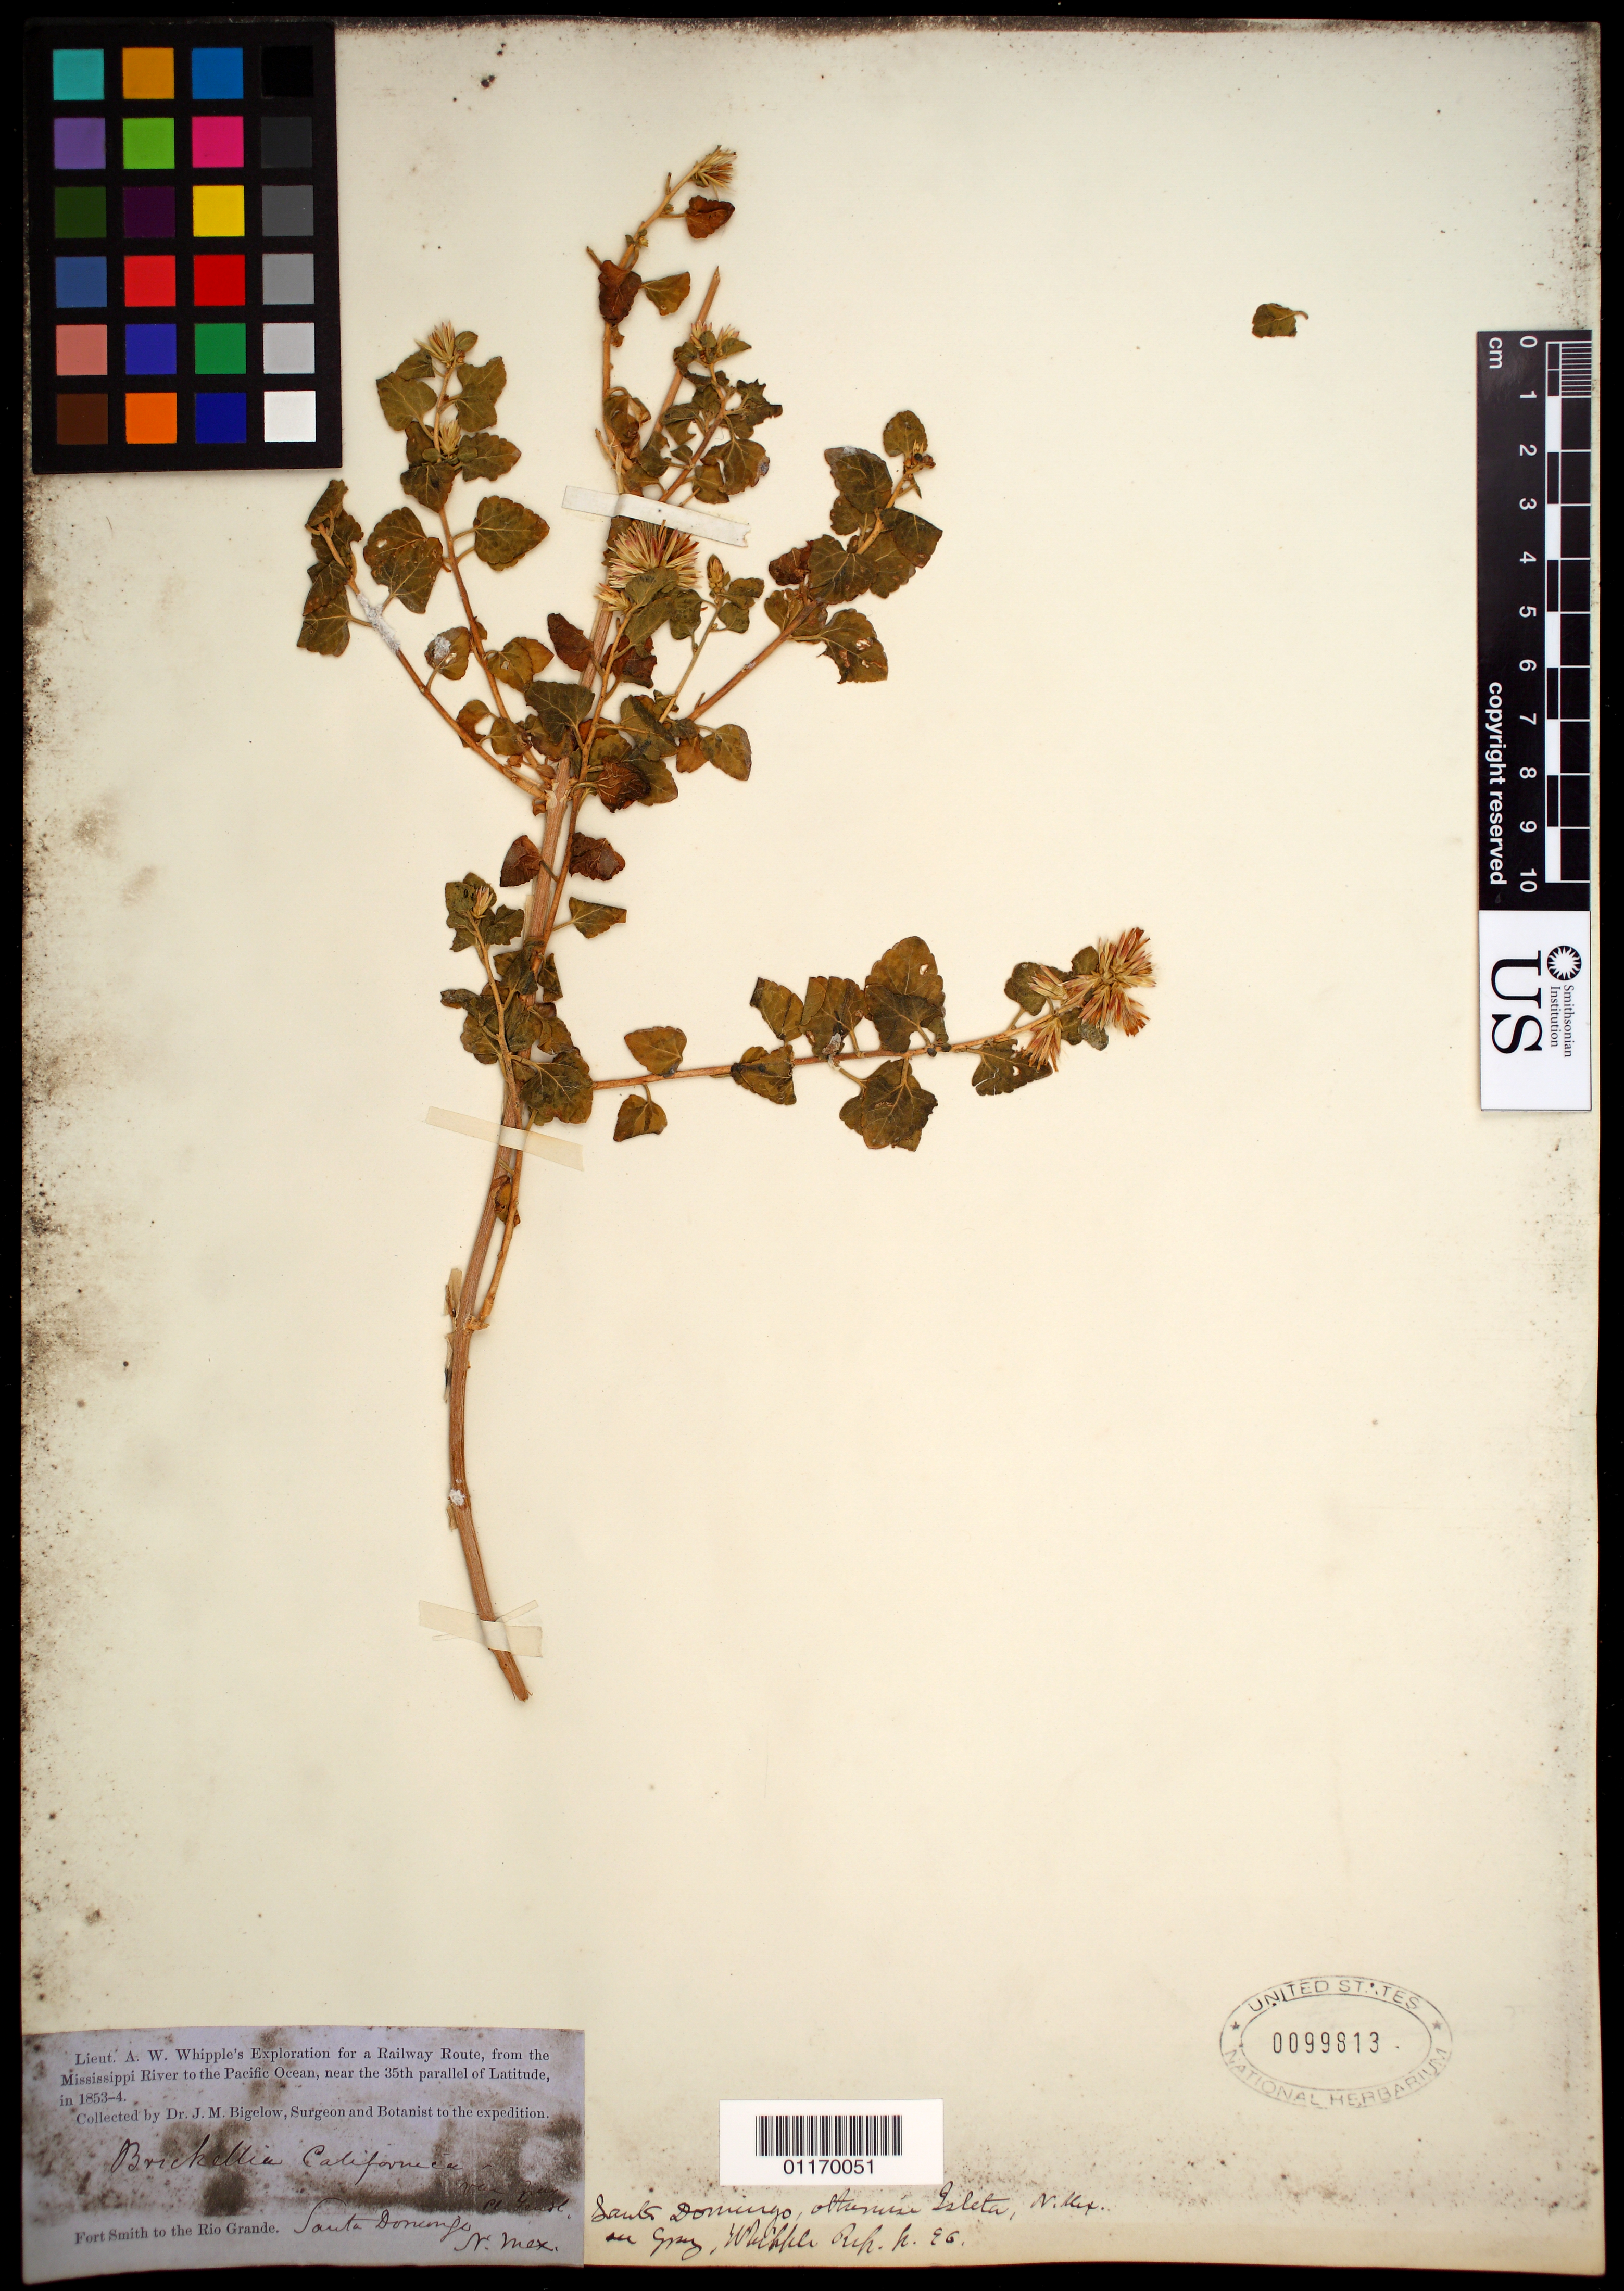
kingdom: Plantae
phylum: Tracheophyta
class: Magnoliopsida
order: Asterales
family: Asteraceae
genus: Brickellia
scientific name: Brickellia californica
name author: (Torr. & A. Gray) A. Gray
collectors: J. M. Bigelow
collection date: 1853/1854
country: United States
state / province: New Mexico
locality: Santa Domengo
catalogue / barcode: US 99813